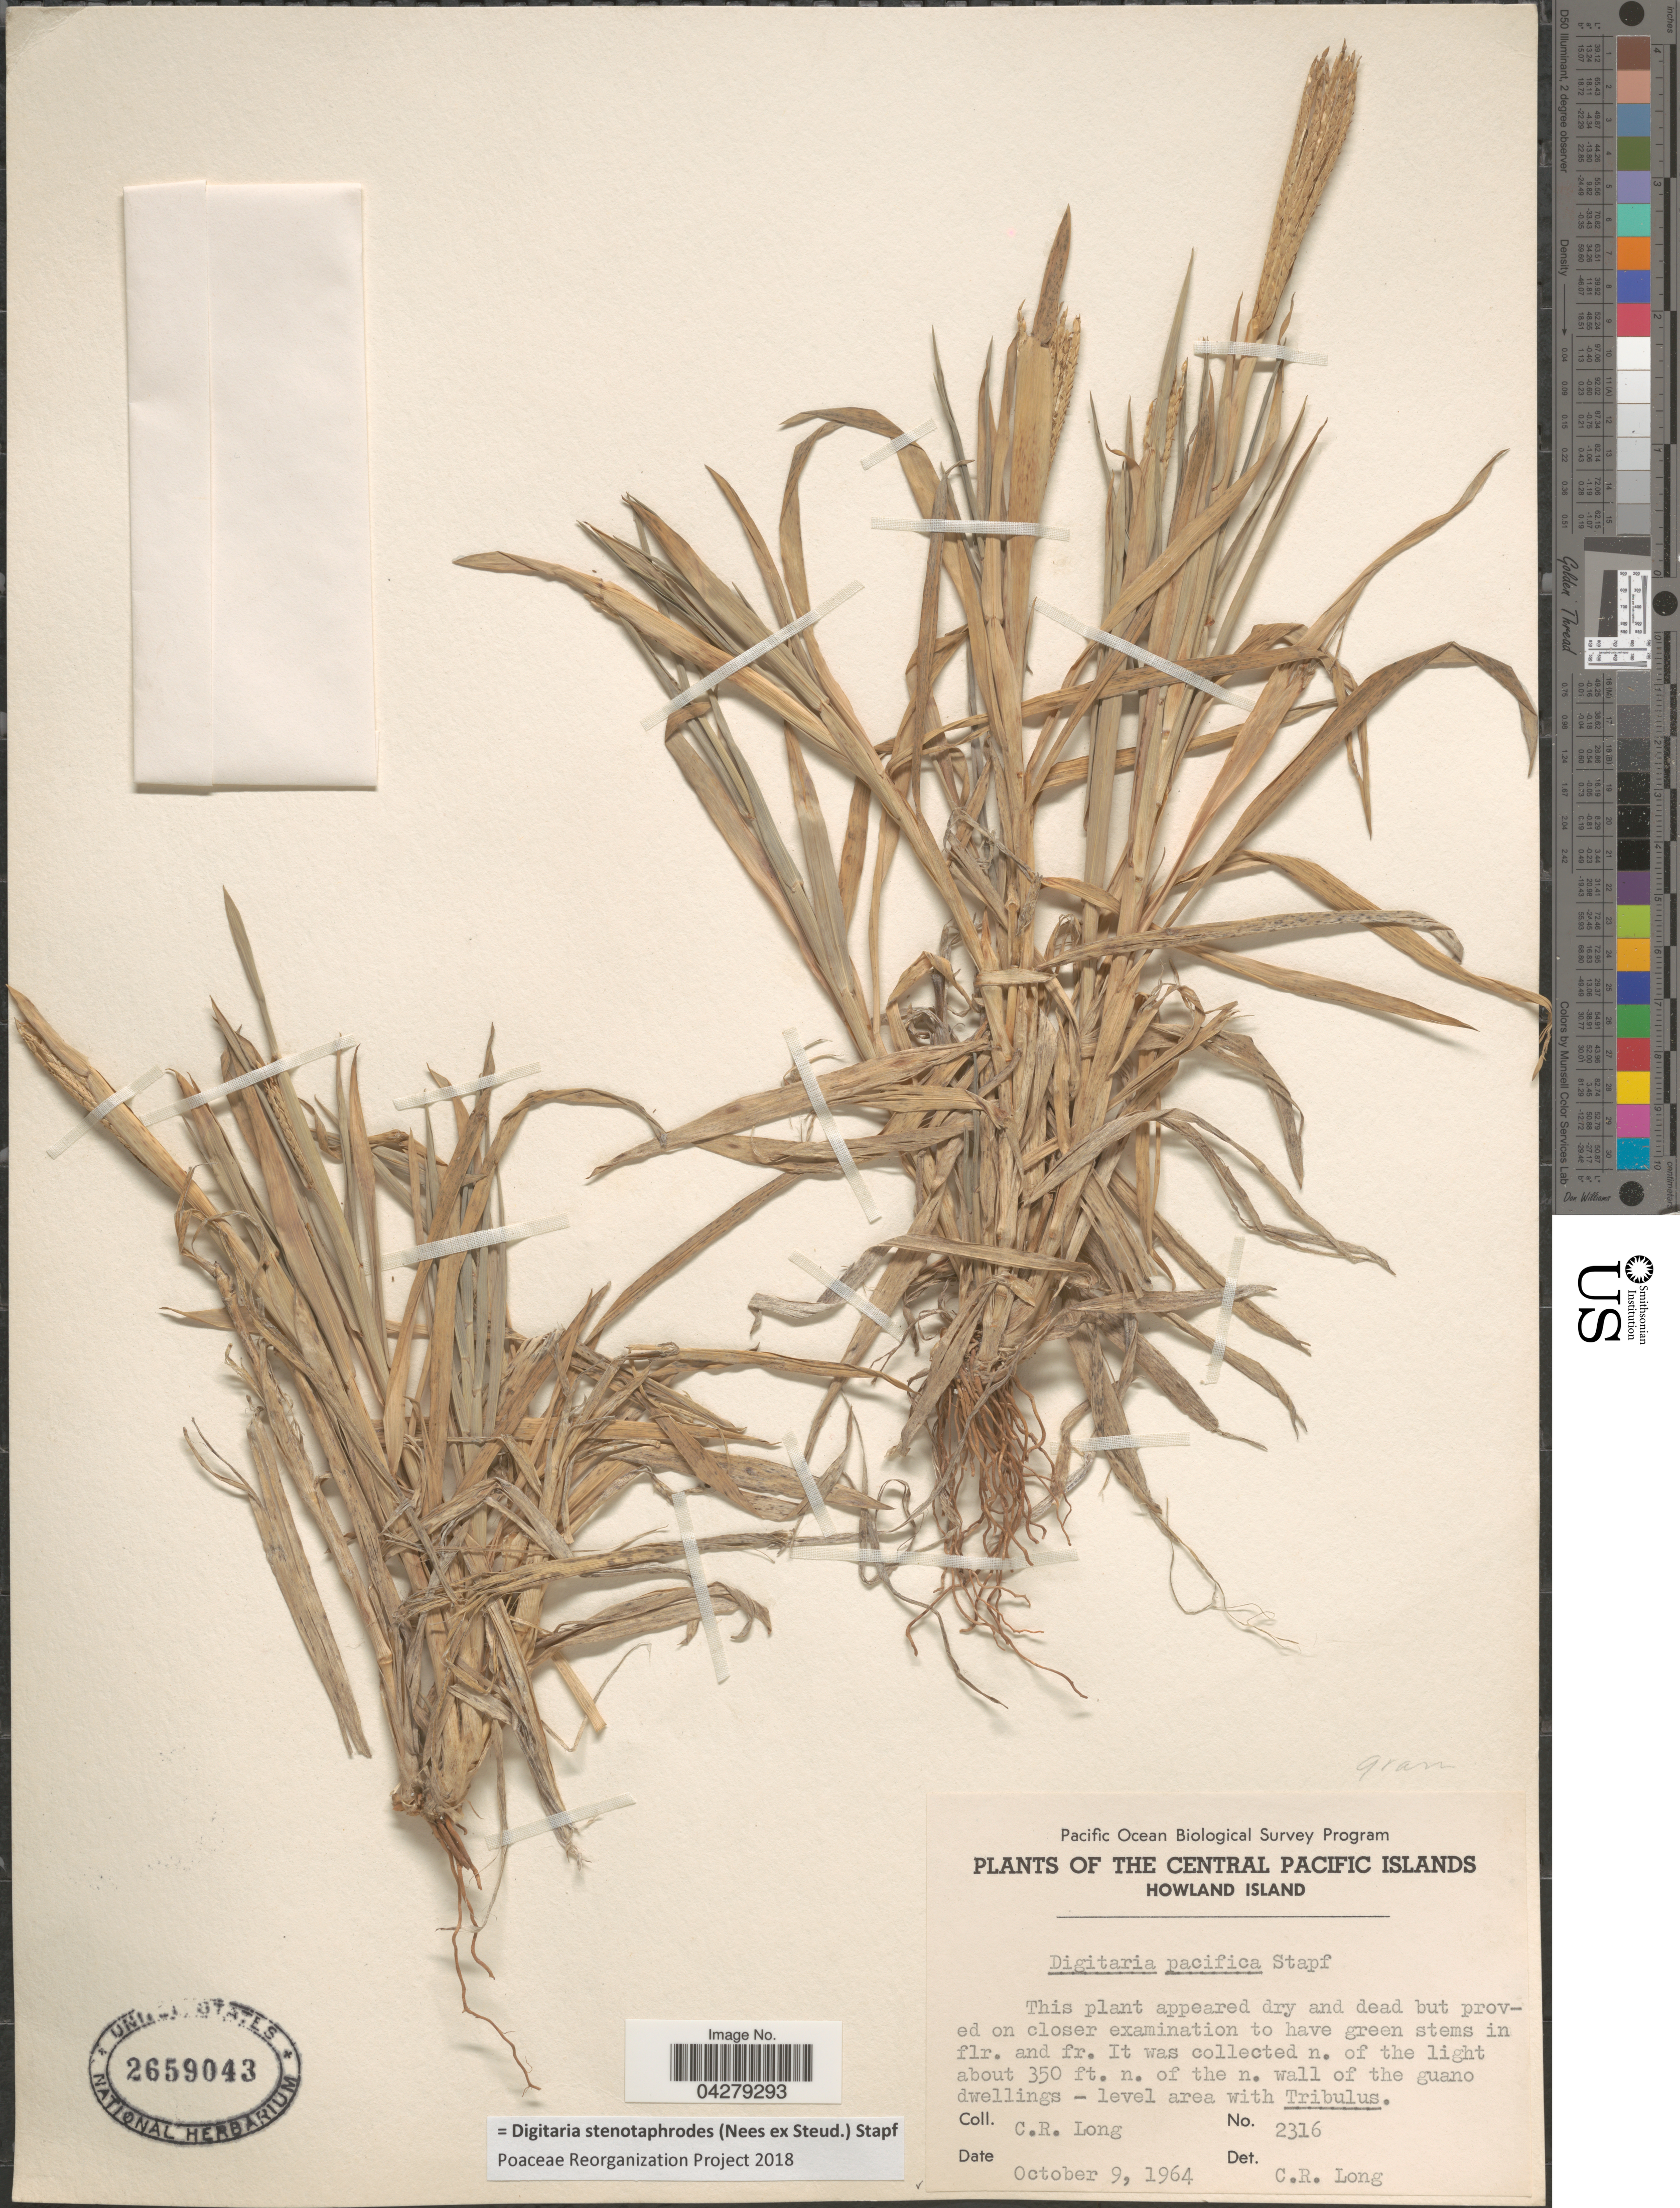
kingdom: Plantae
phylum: Tracheophyta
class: Liliopsida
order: Poales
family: Poaceae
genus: Digitaria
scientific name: Digitaria stenotaphrodes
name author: (Steud.) Stapf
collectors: C. R. Long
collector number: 2316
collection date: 1964-10-09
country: U.S. Administered Pacific Islands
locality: Pacific Ocean Biological Survey Program. The Central Pacific Islands. Howland Island. N. of the light about 350 ft. n. of the n. wall of the guano dwellings.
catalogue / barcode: US 2659043